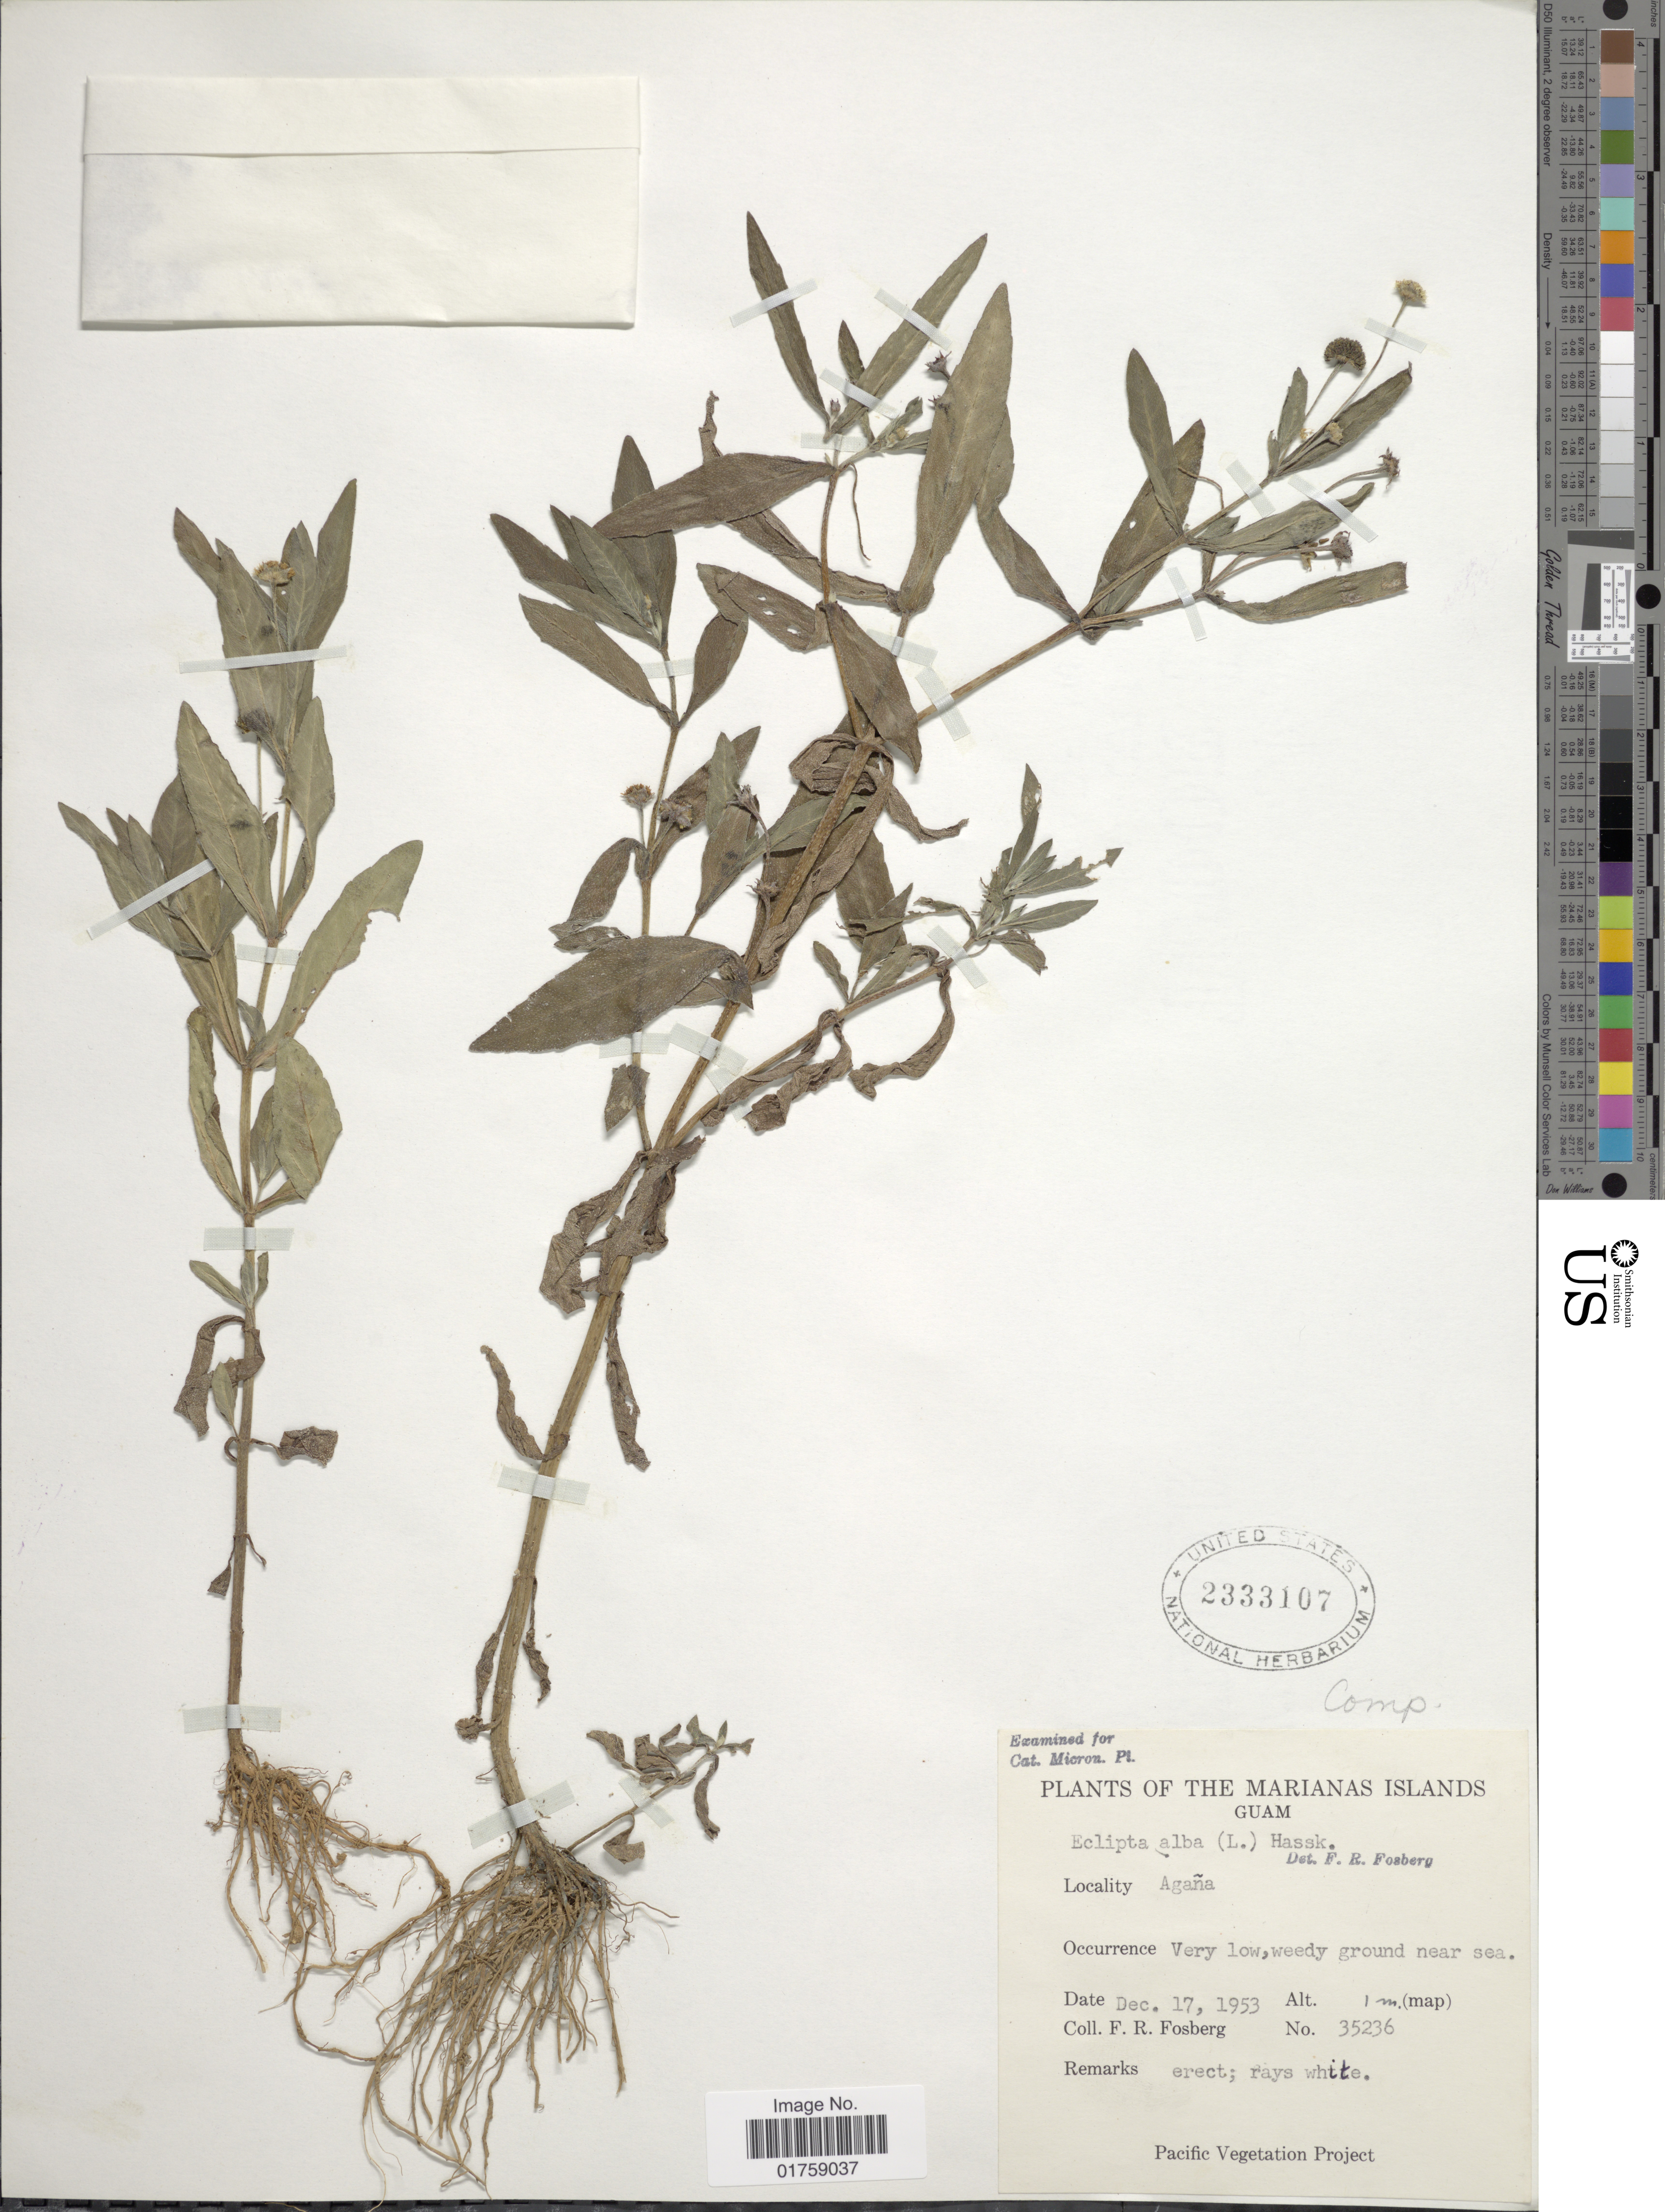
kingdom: Plantae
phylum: Tracheophyta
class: Magnoliopsida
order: Asterales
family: Asteraceae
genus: Eclipta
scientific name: Eclipta prostrata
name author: (L.) L.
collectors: F. R. Fosberg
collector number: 35236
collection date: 1953-12-17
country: Guam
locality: The Marianas Islands. Guam. Agaña. Very low, weedy ground near sea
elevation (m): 1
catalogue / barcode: US 2333107